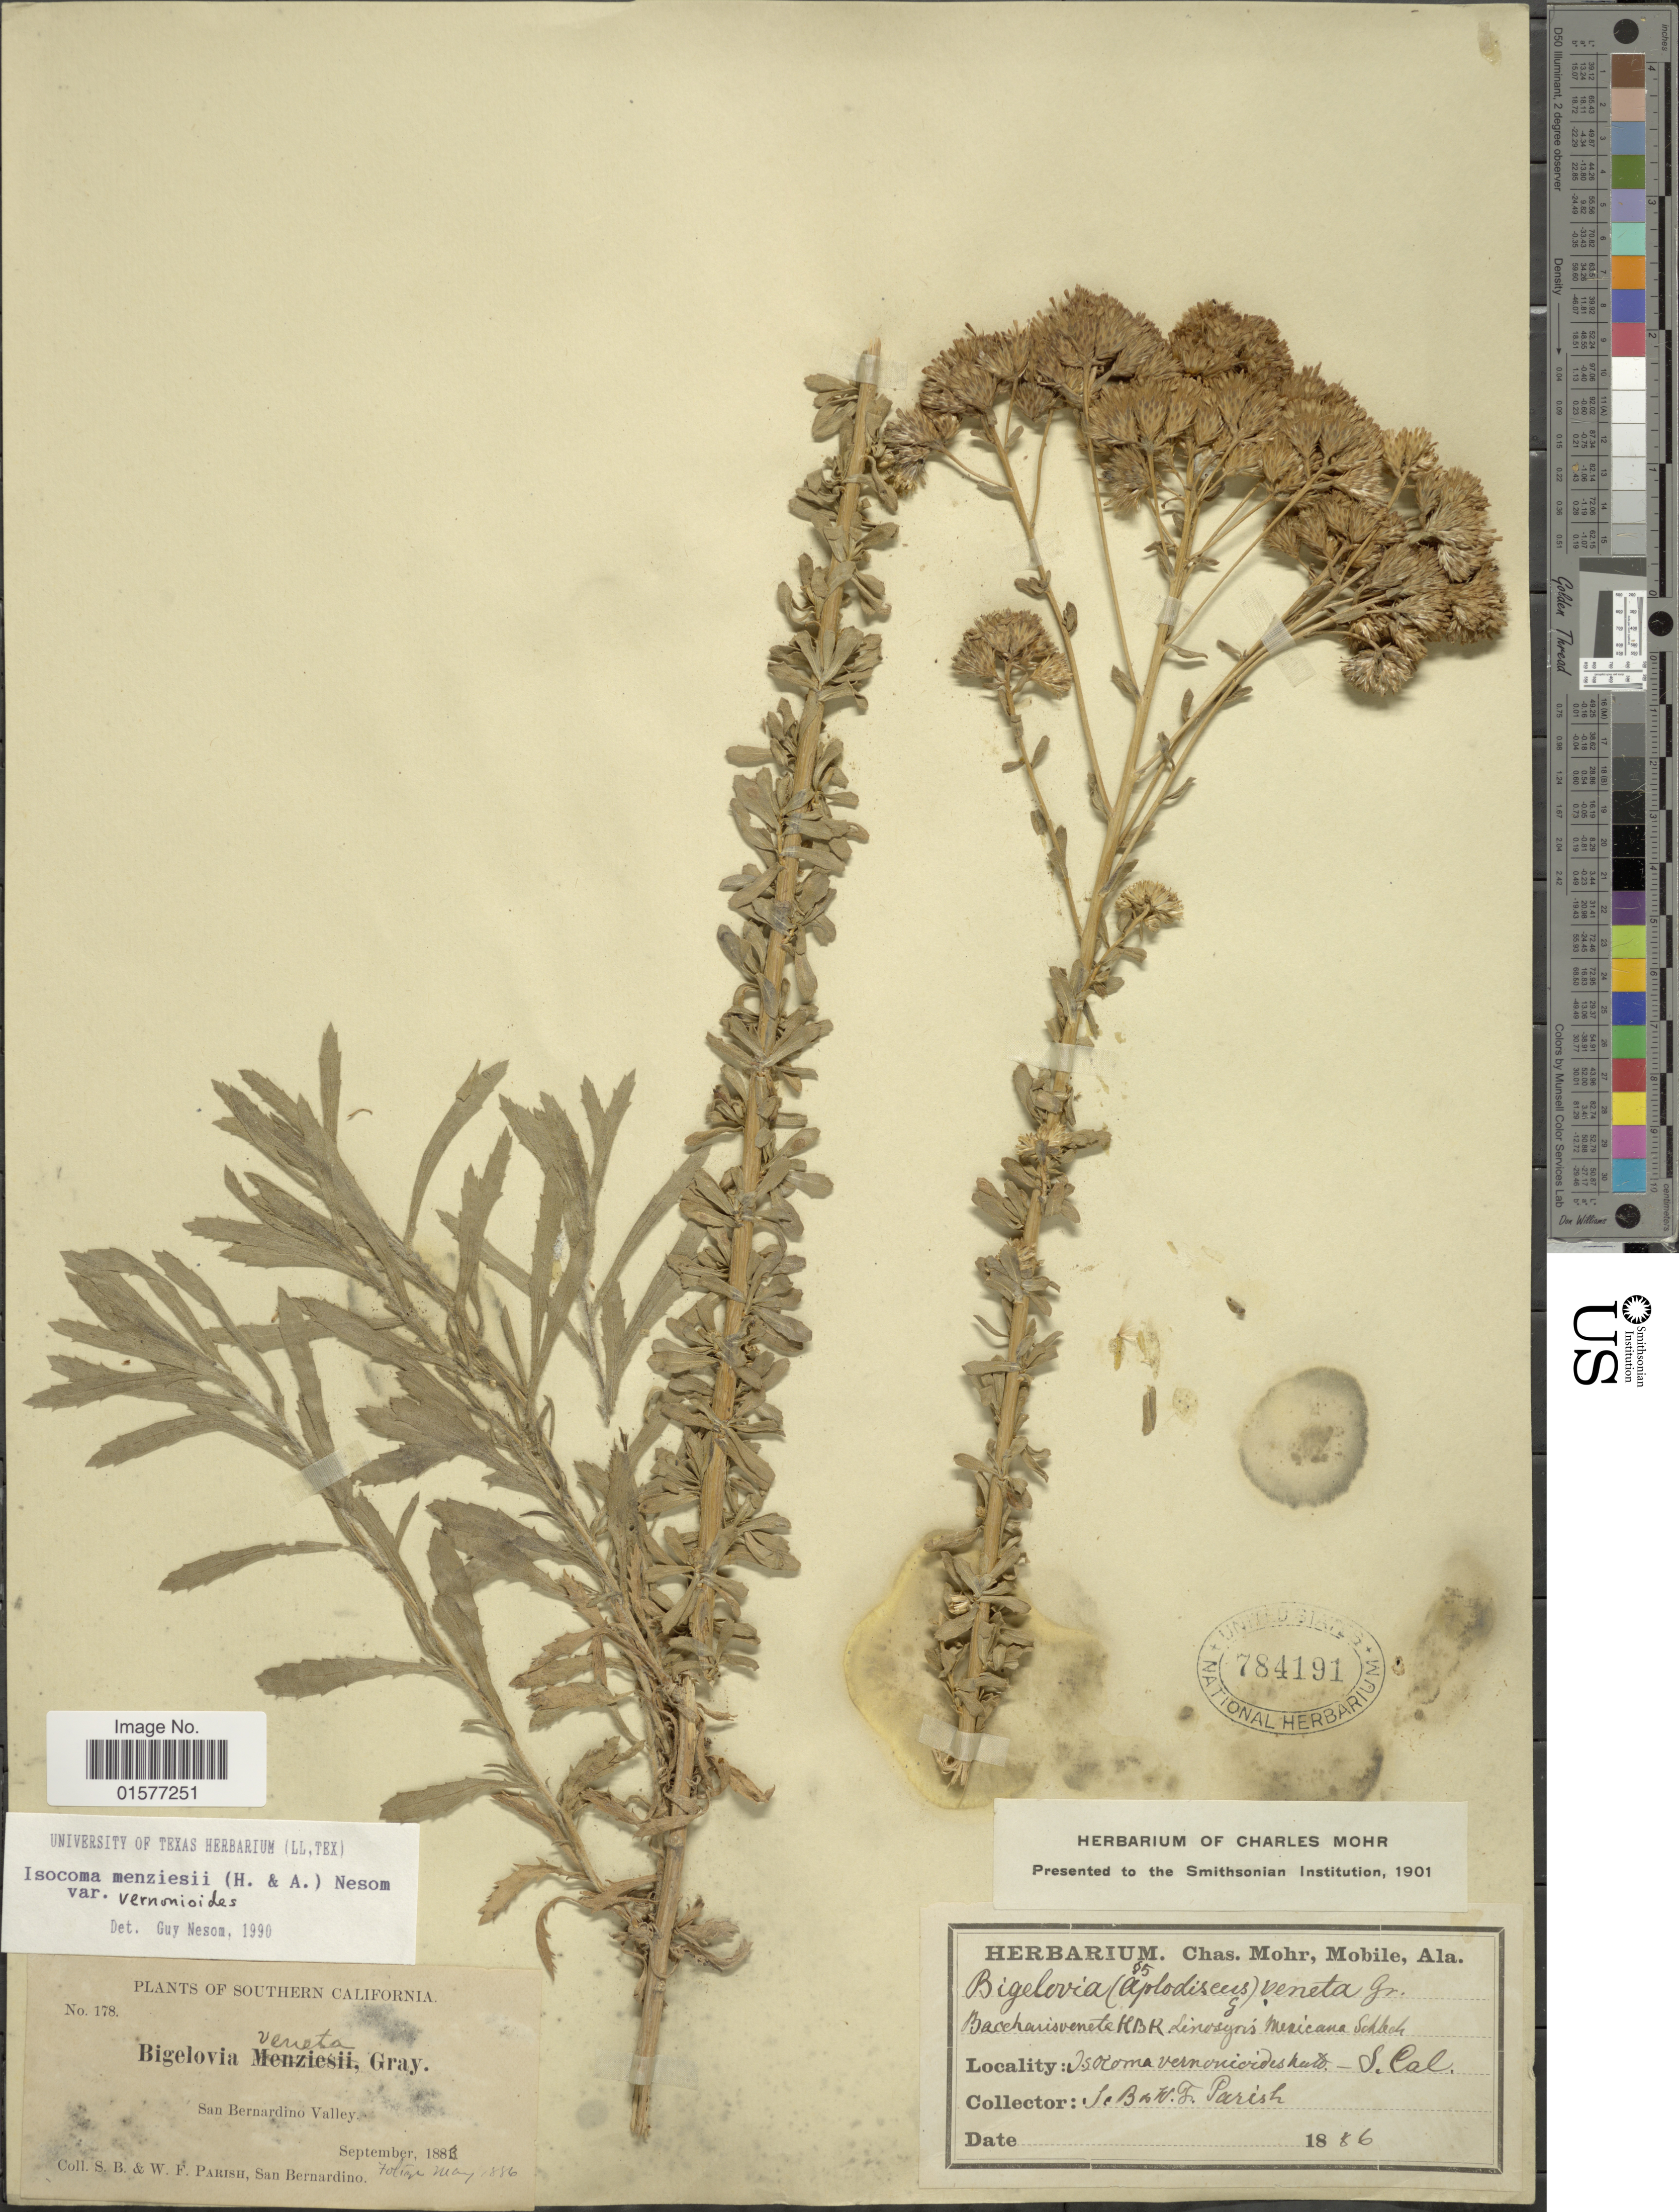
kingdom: Plantae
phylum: Tracheophyta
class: Magnoliopsida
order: Asterales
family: Asteraceae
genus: Isocoma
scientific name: Isocoma menziesii var. vernonioides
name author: (Nutt.) G.L. Nesom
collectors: S. B. Parish & W. F. Parish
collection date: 1886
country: United States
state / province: California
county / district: San Bernardino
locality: San Bernardino Valley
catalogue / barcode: US 784191